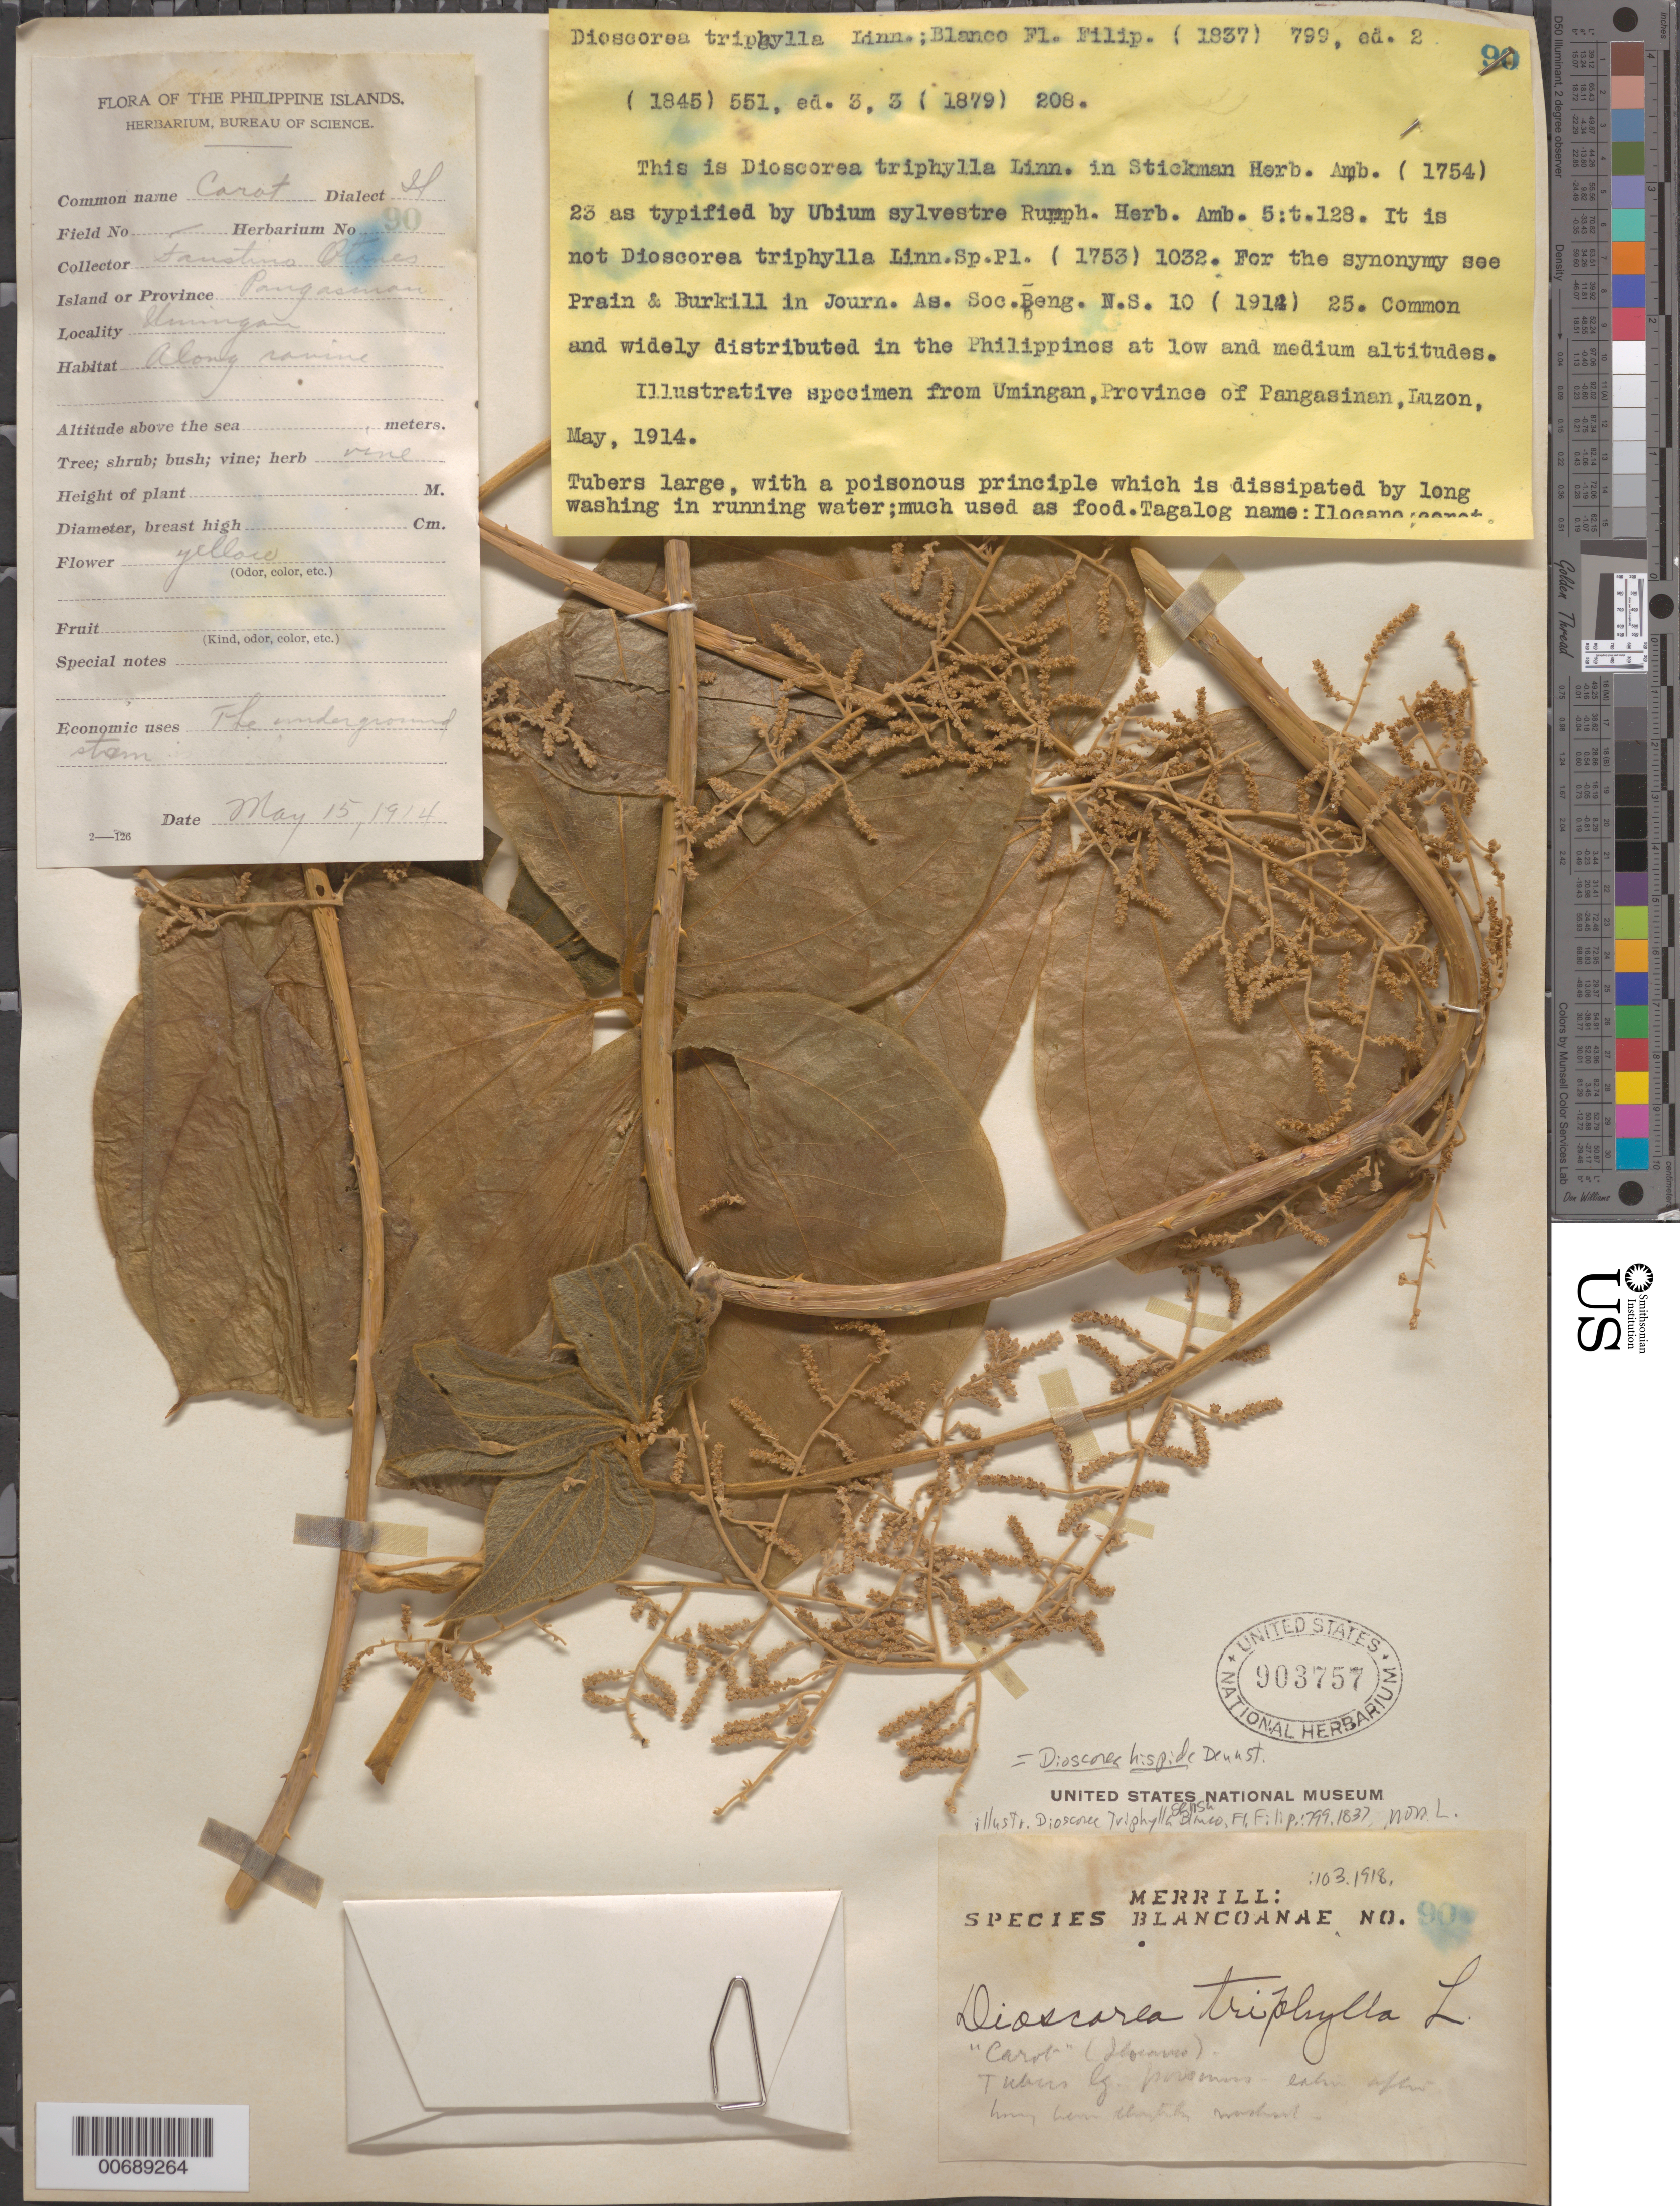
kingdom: Plantae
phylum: Tracheophyta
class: Liliopsida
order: Dioscoreales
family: Dioscoreaceae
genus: Dioscorea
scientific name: Dioscorea hispida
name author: Dennst.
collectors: F. Q. Otanes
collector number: Sp. Blancoan. 0090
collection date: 1914-05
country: Philippines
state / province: Ilocos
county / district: Pangasinan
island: Luzon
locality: Umingan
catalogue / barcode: US 903757